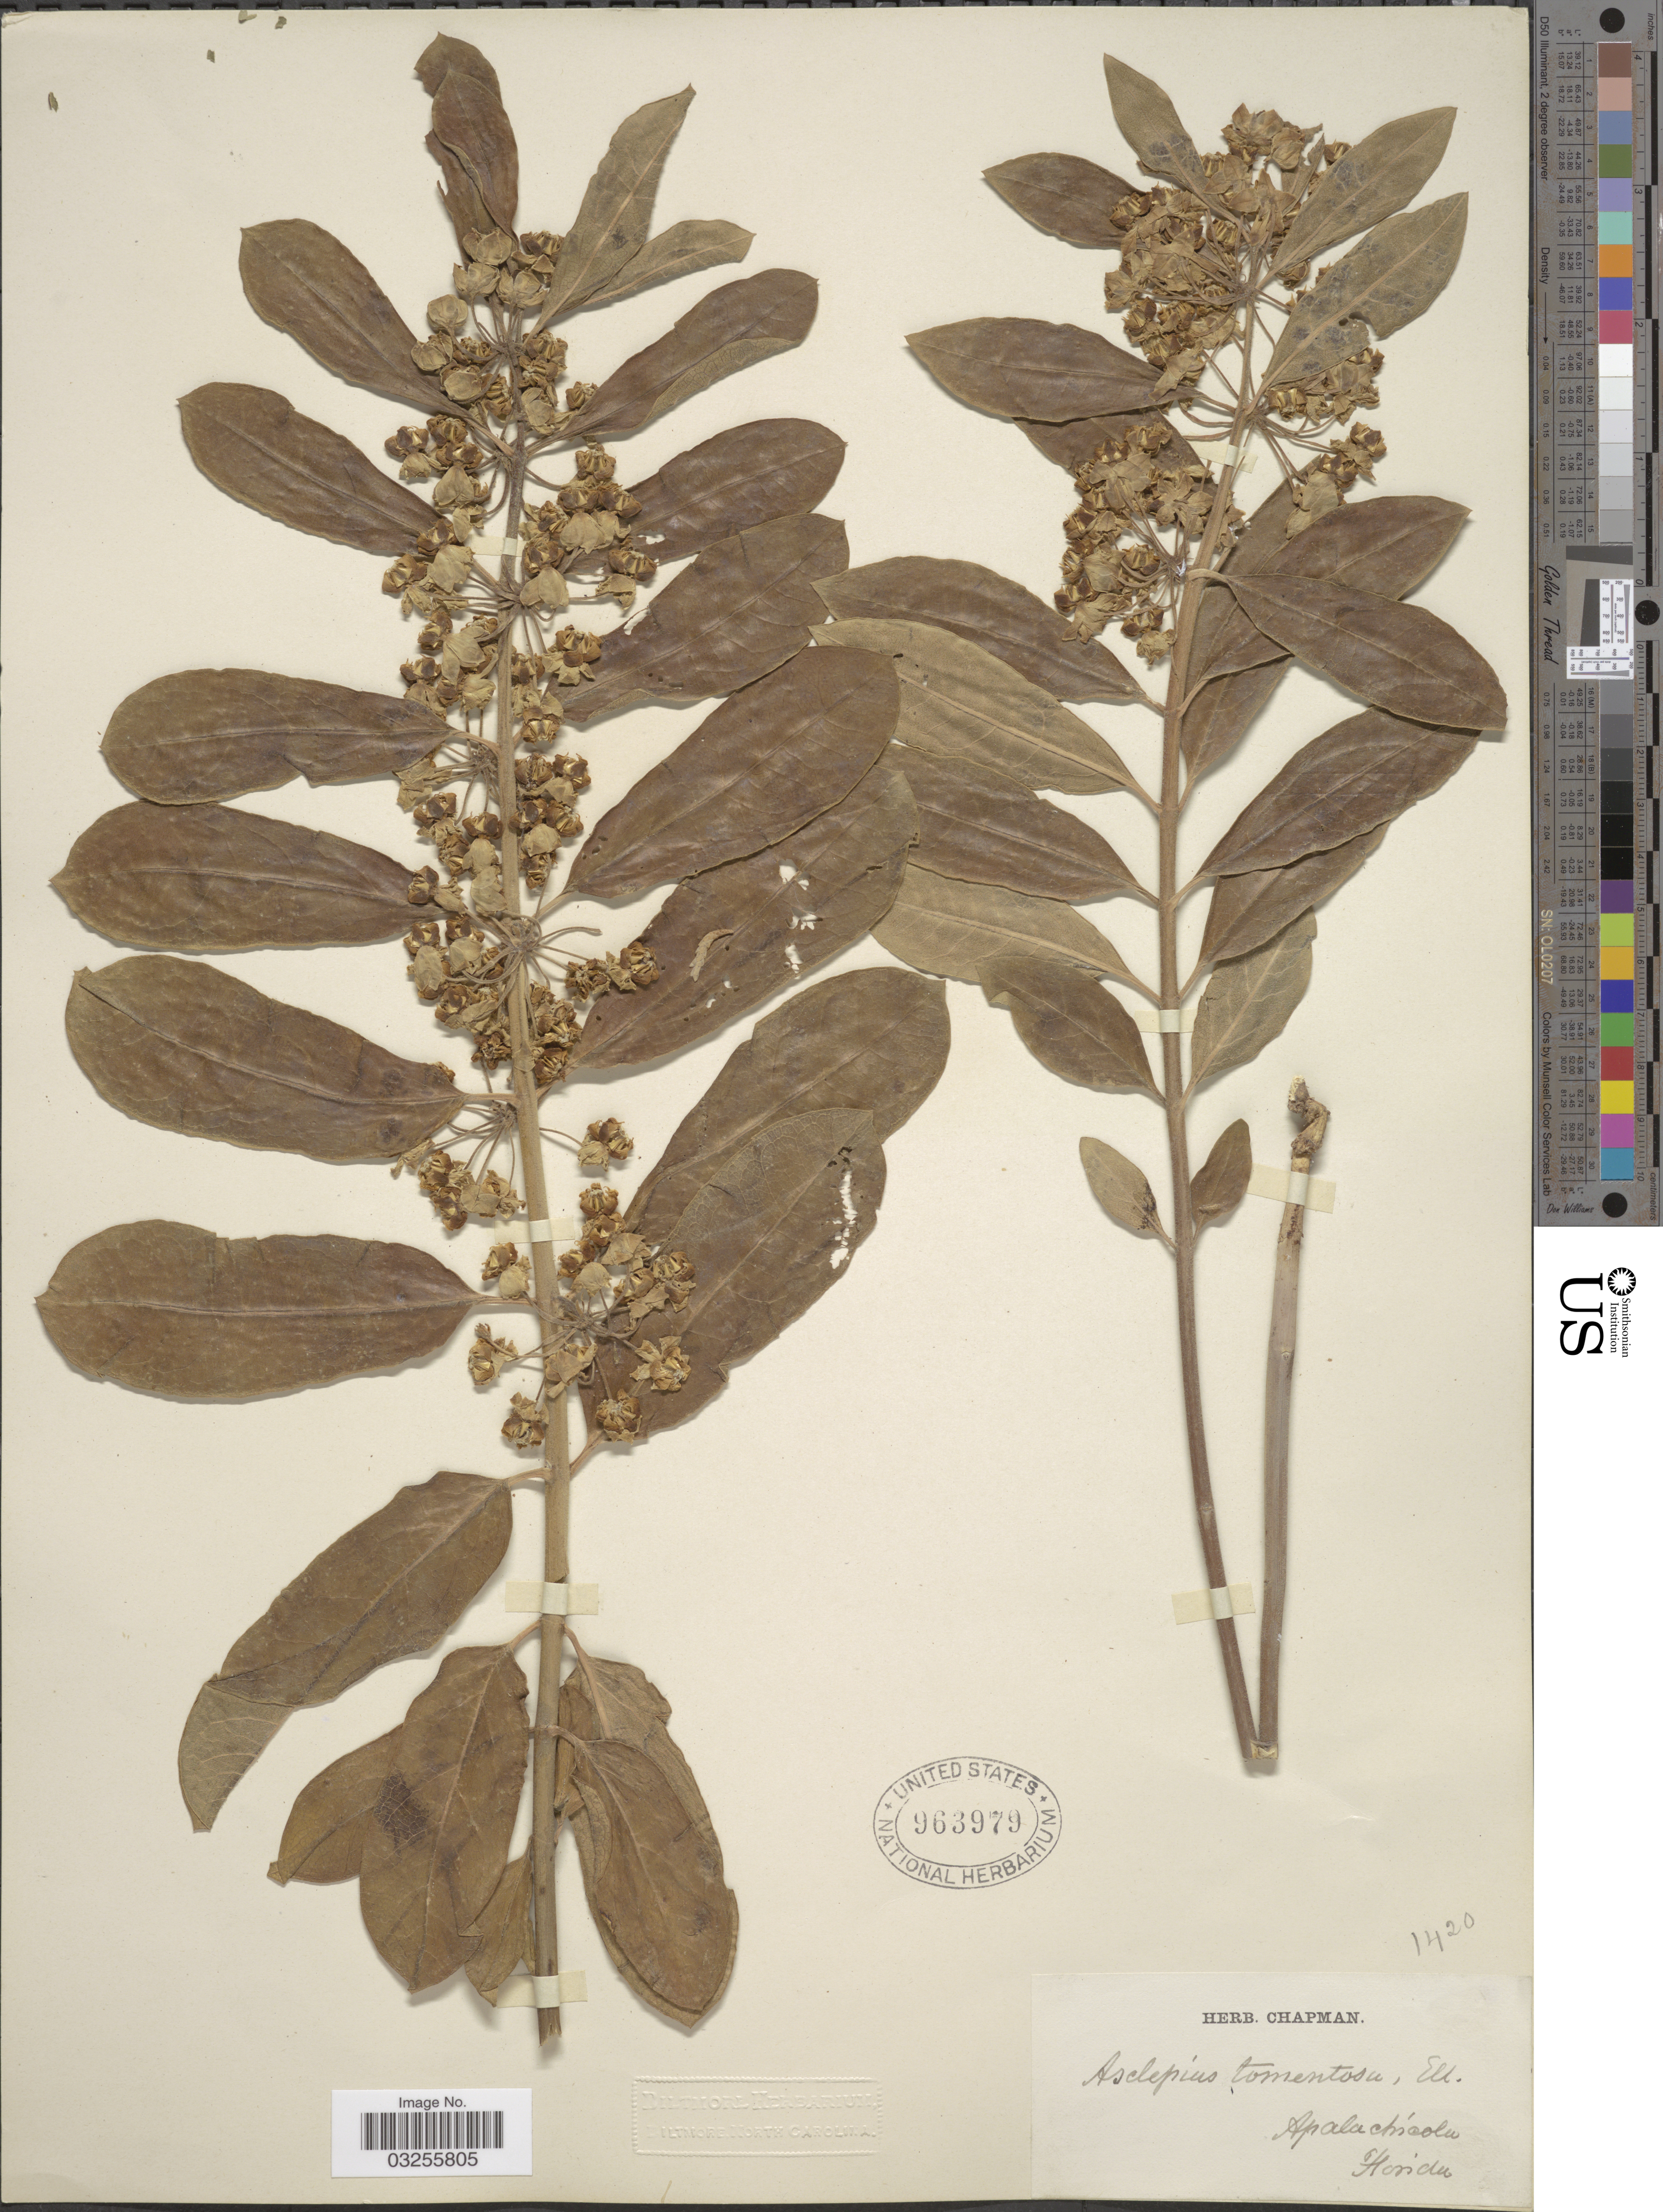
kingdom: Plantae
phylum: Tracheophyta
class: Magnoliopsida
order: Gentianales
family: Apocynaceae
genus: Asclepias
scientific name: Asclepias tomentosa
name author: Elliott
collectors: ex herb. Chapman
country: United States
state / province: Florida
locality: Apalachicola.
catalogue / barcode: US 963979